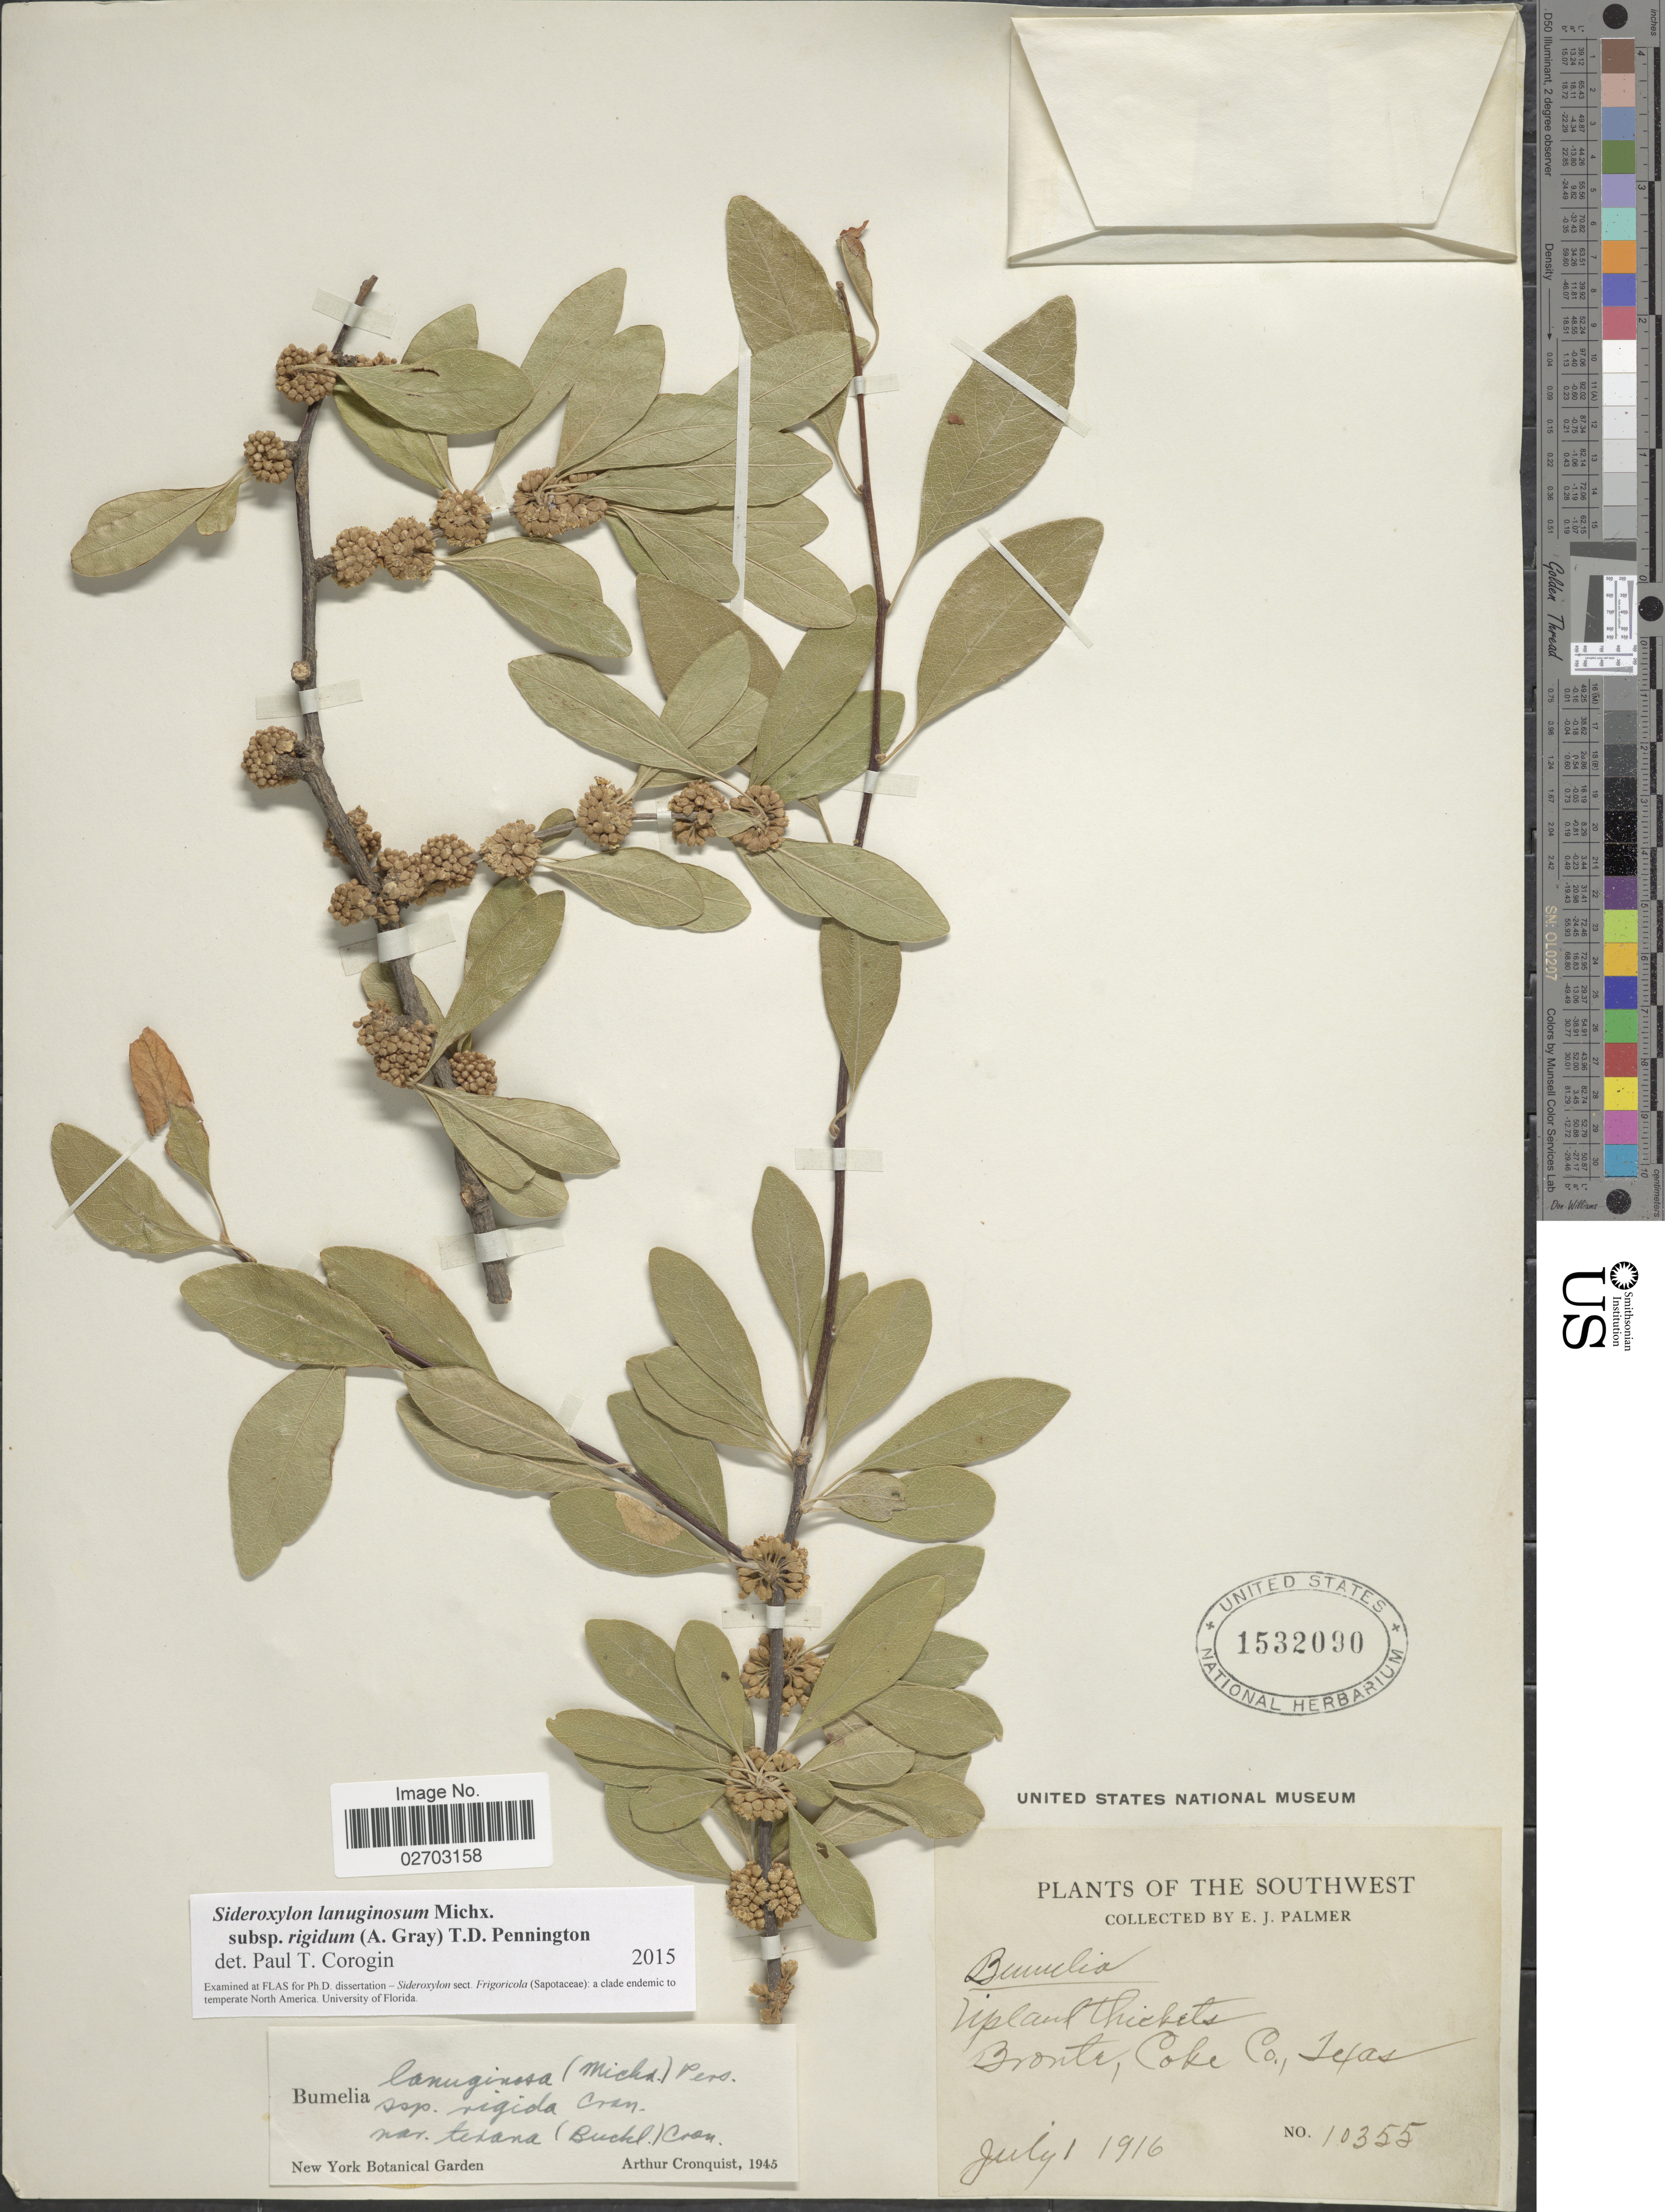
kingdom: Plantae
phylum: Tracheophyta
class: Magnoliopsida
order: Ericales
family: Sapotaceae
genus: Sideroxylon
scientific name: Sideroxylon lanuginosum subsp. rigidum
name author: (A. Gray) T.D. Penn.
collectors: E. J. Palmer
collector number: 10355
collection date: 1916-07-01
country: United States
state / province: Texas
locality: Southwest, Upland thickets, Bronte Coke Co.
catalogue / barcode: US 1532090